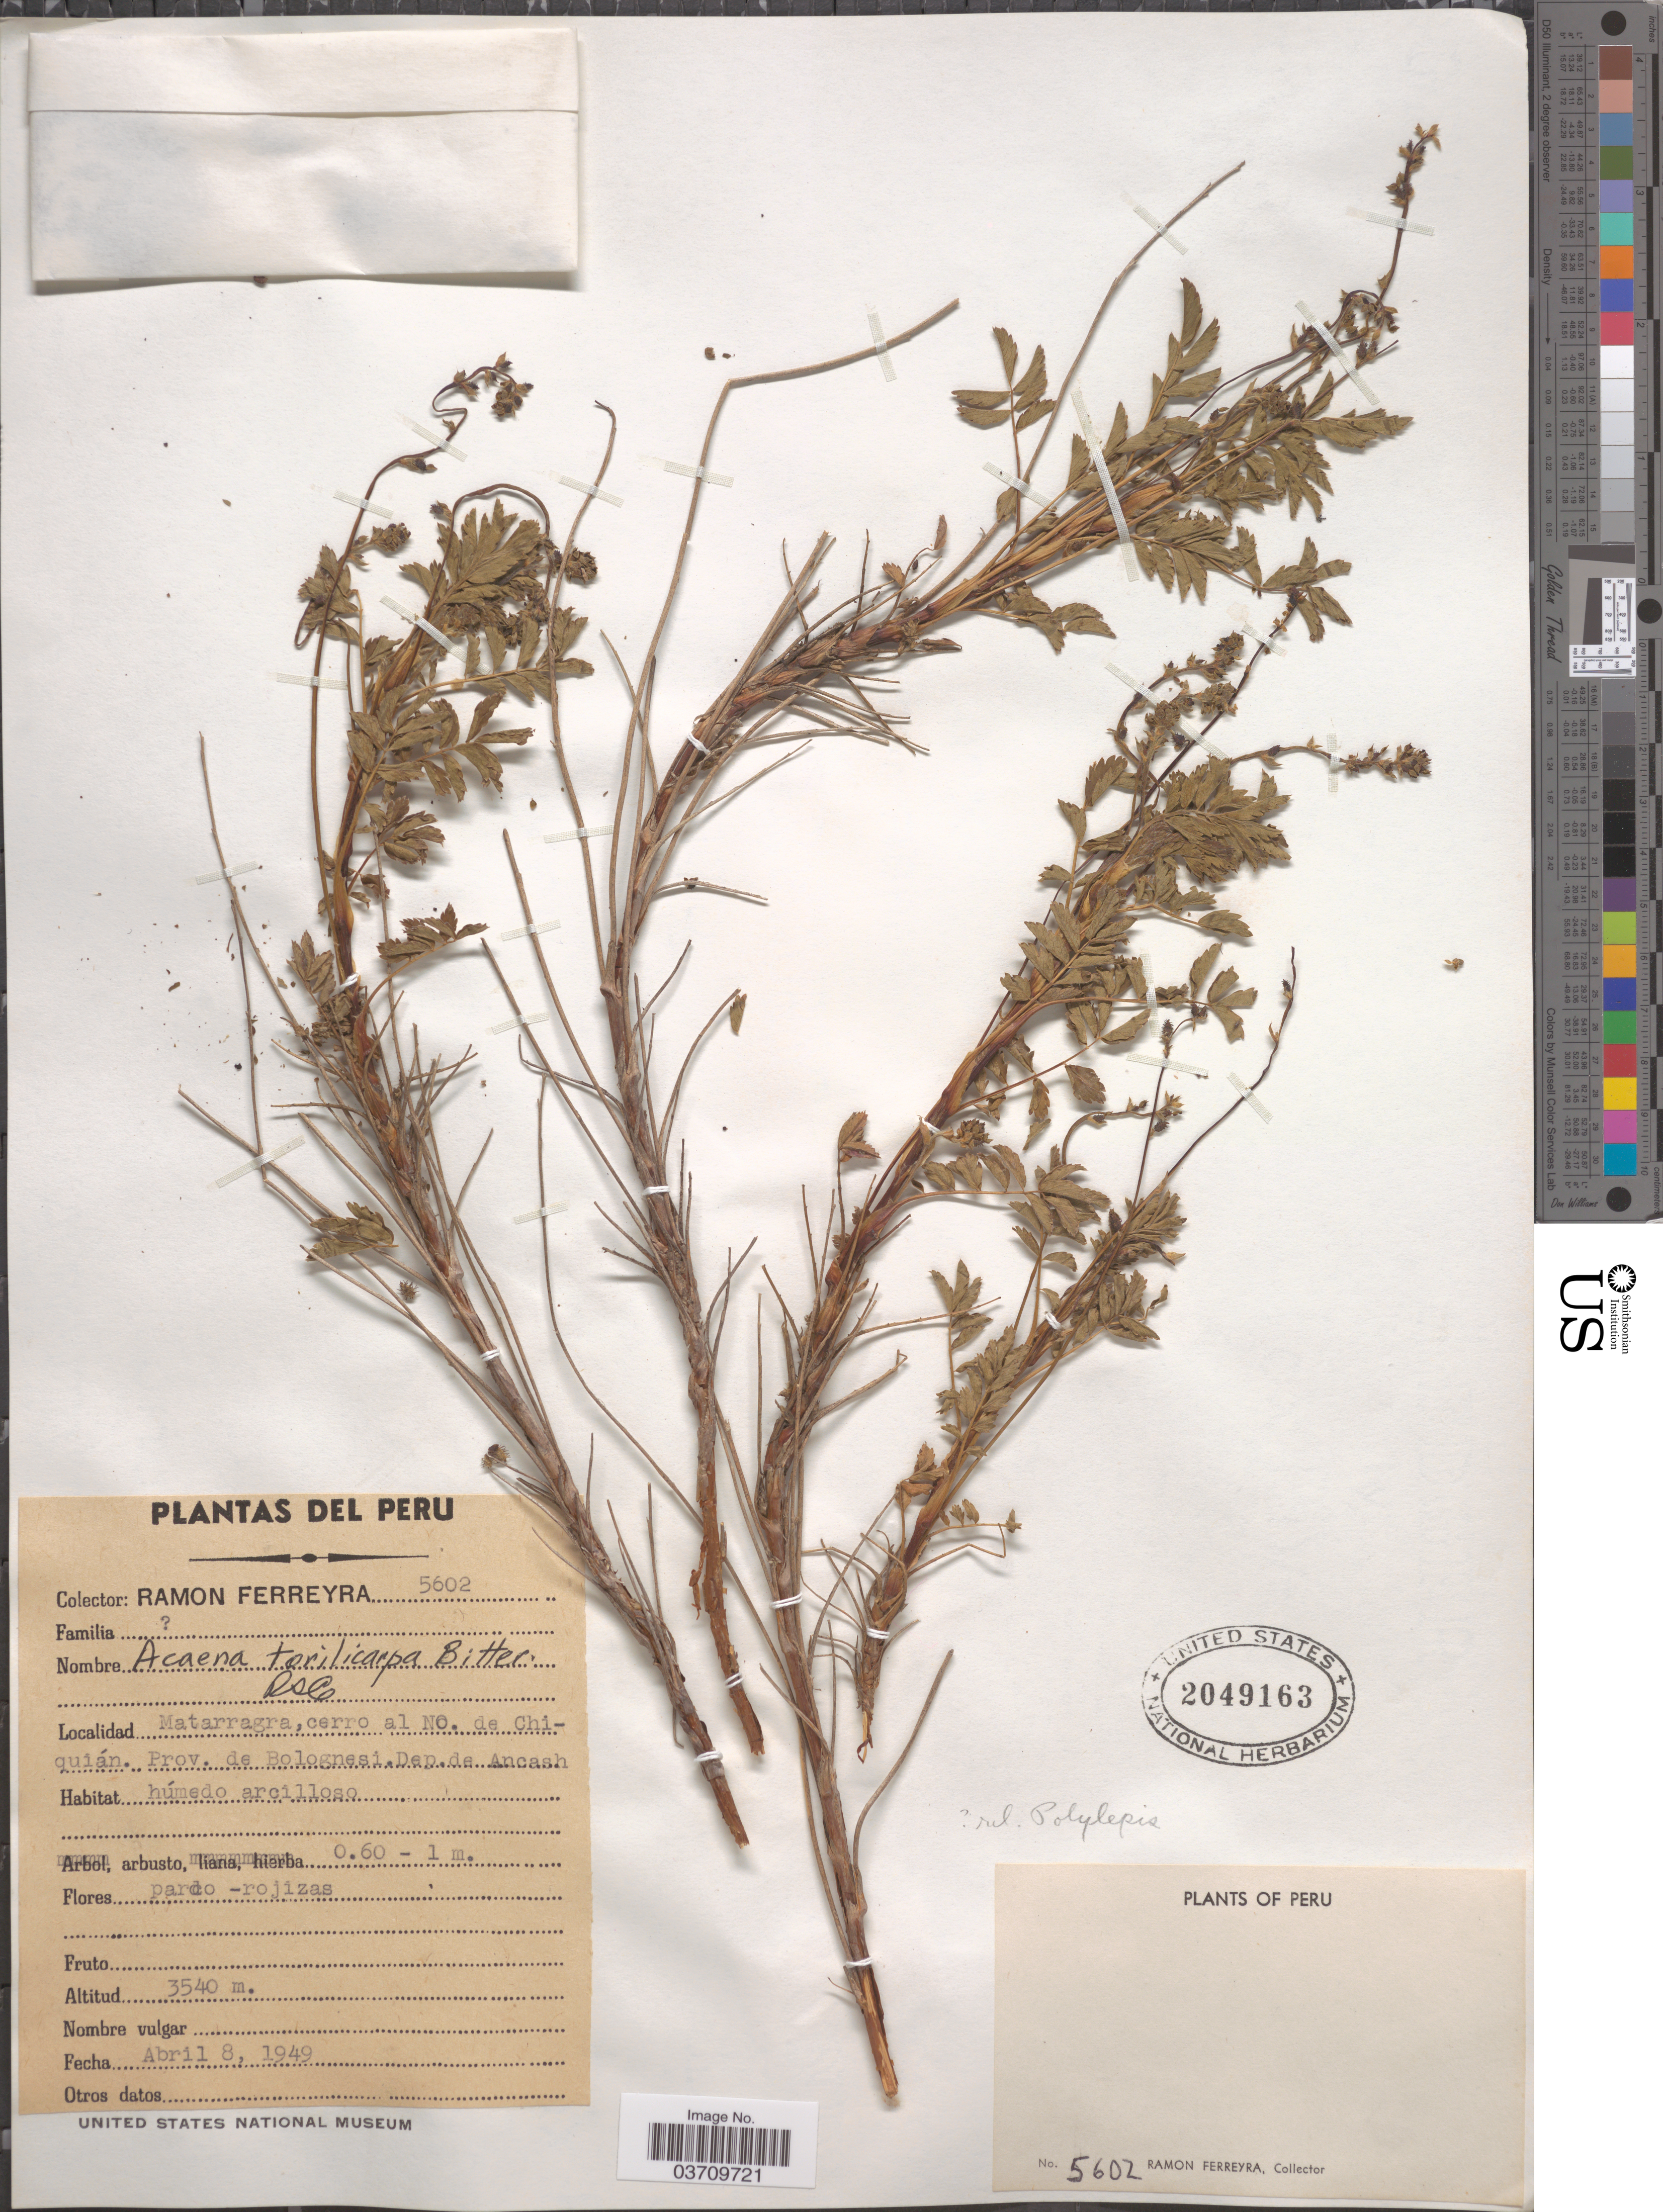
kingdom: Plantae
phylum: Tracheophyta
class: Magnoliopsida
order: Rosales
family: Rosaceae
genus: Acaena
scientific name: Acaena torilicarpa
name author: Bitter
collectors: R. A. Ferreyra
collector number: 5602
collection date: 1949-04-08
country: Peru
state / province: Ancash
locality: Matarragra, cerro al NO. de Chiquián. Prov. de Bolognesi. Dep. de Ancash.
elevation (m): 3540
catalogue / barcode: US 2049163